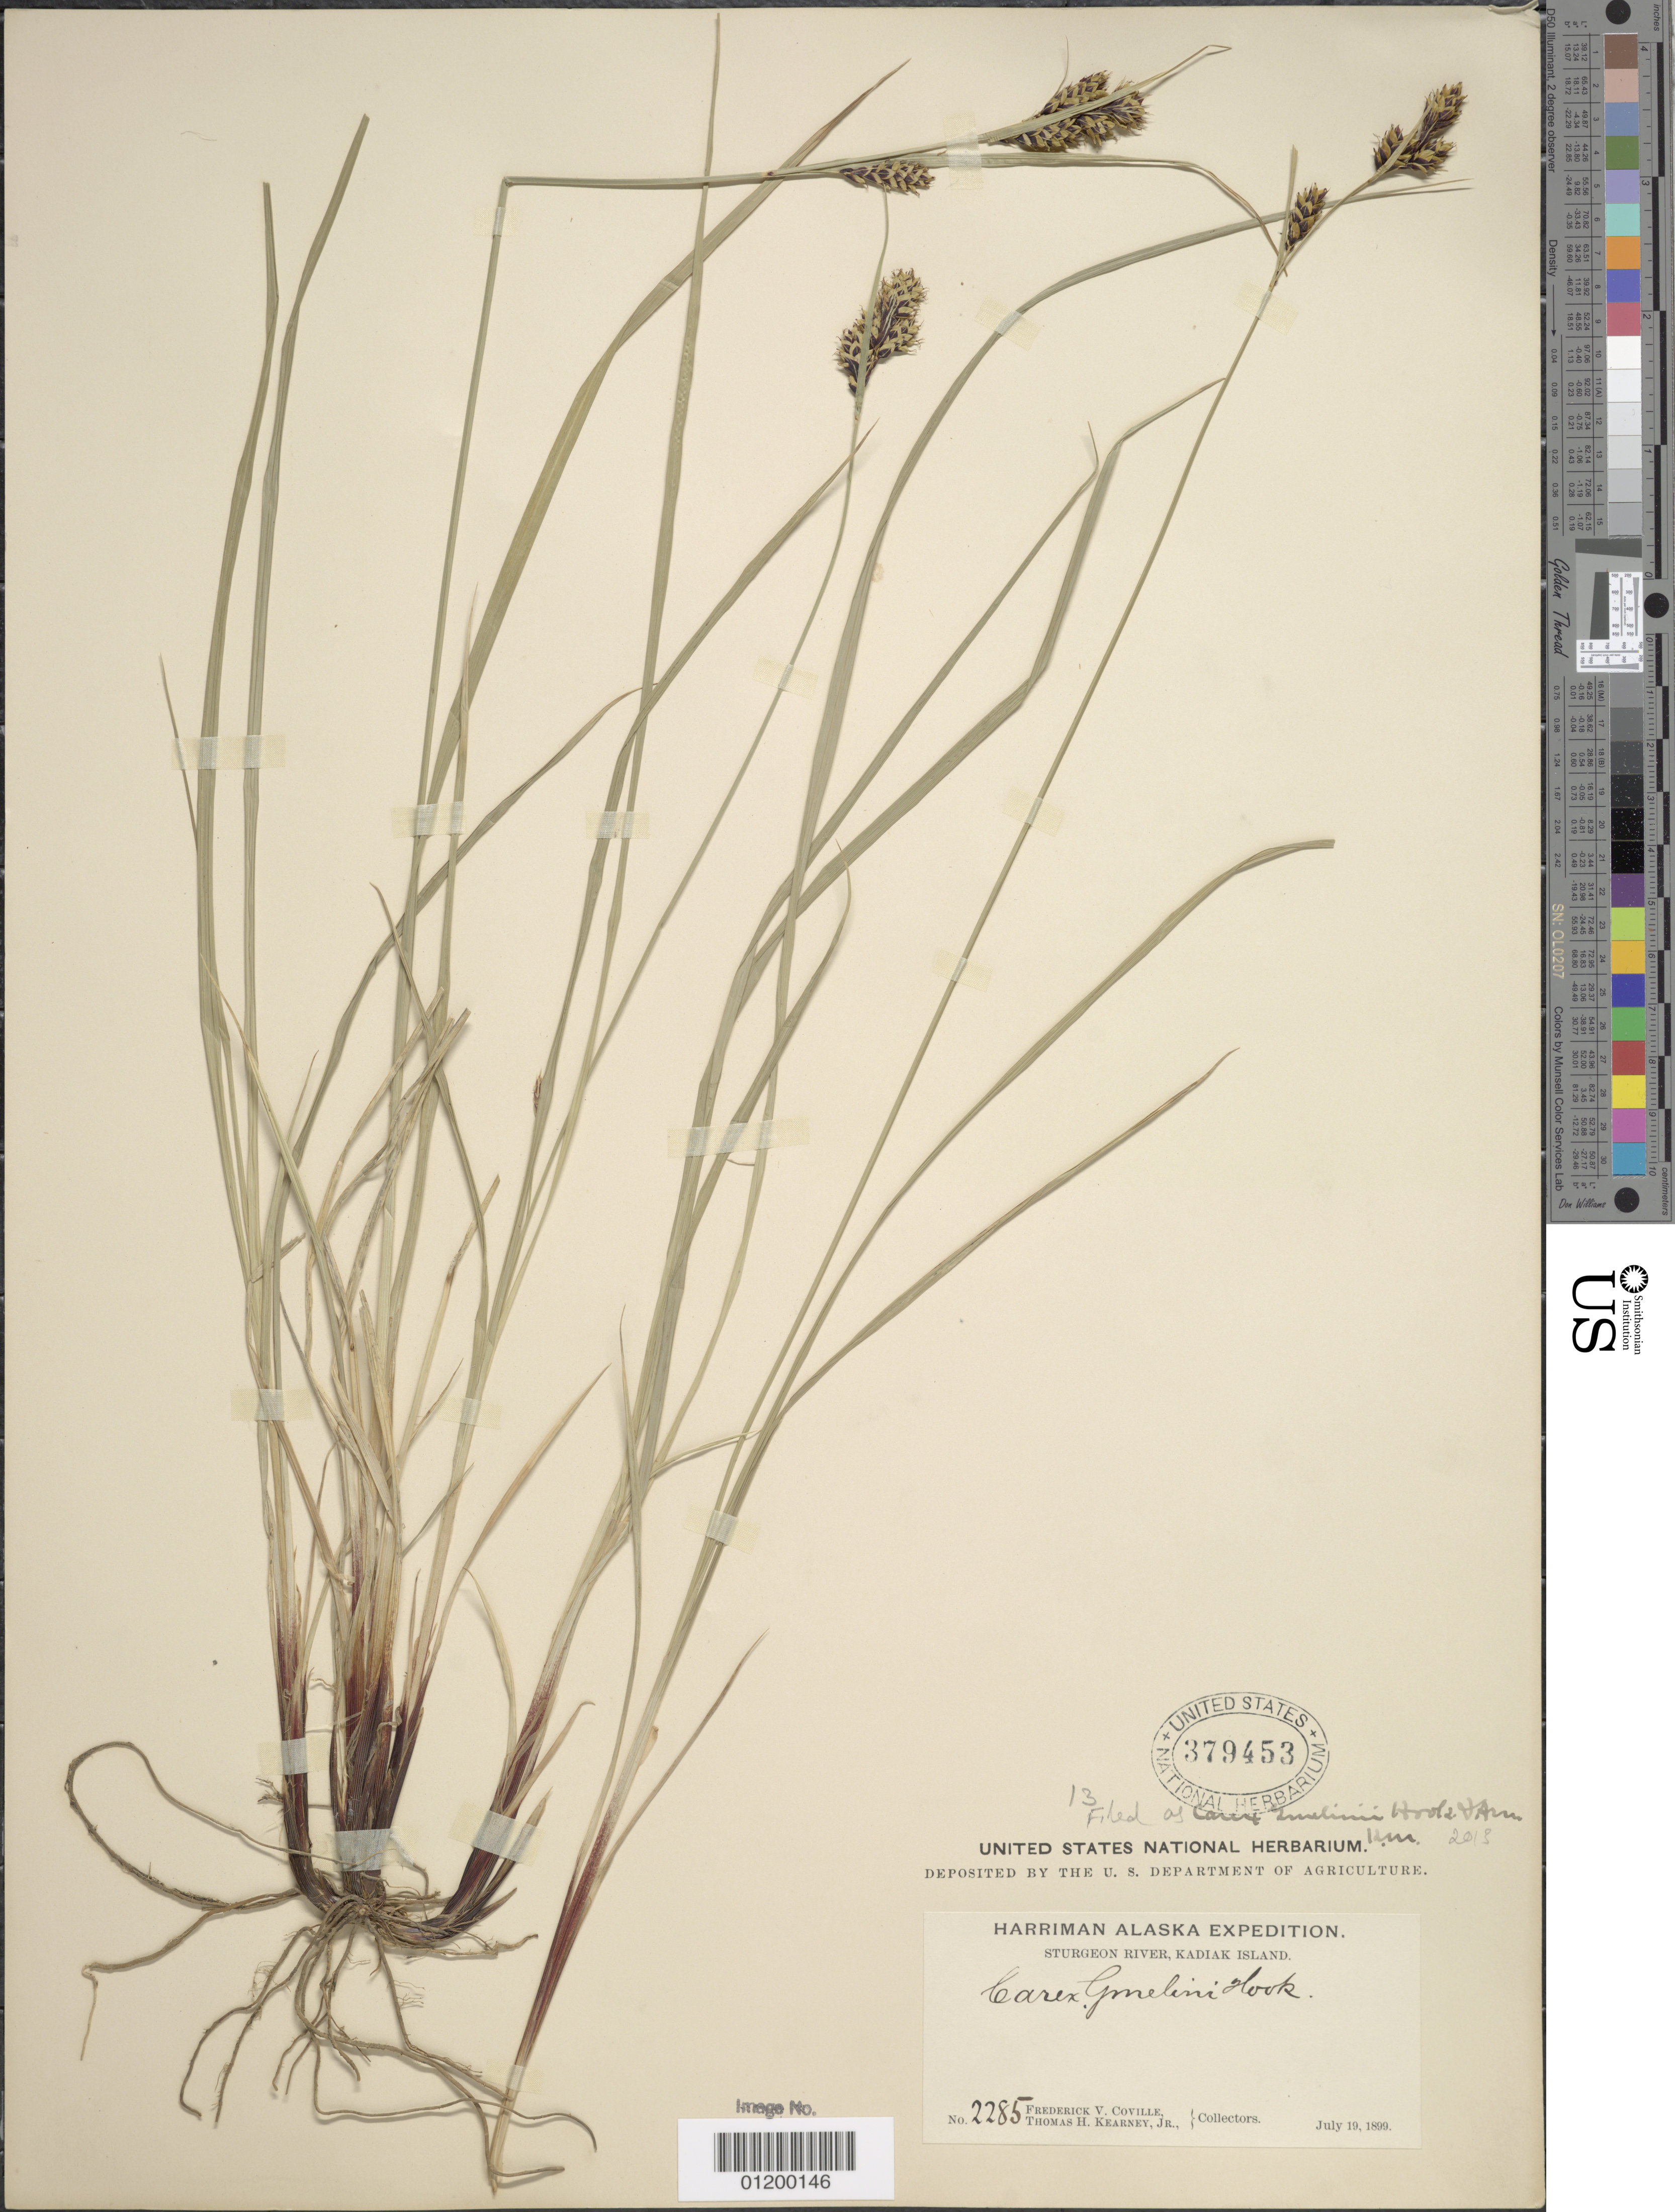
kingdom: Plantae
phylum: Tracheophyta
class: Liliopsida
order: Poales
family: Cyperaceae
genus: Carex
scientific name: Carex gmelinii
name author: Hook. & Arn.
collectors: F. V. Coville & T. H. Kearney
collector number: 2285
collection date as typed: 19 Jul 1899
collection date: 1899-07-19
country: United States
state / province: Alaska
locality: Sturgeon River, Kadiak Island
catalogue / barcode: US 379453